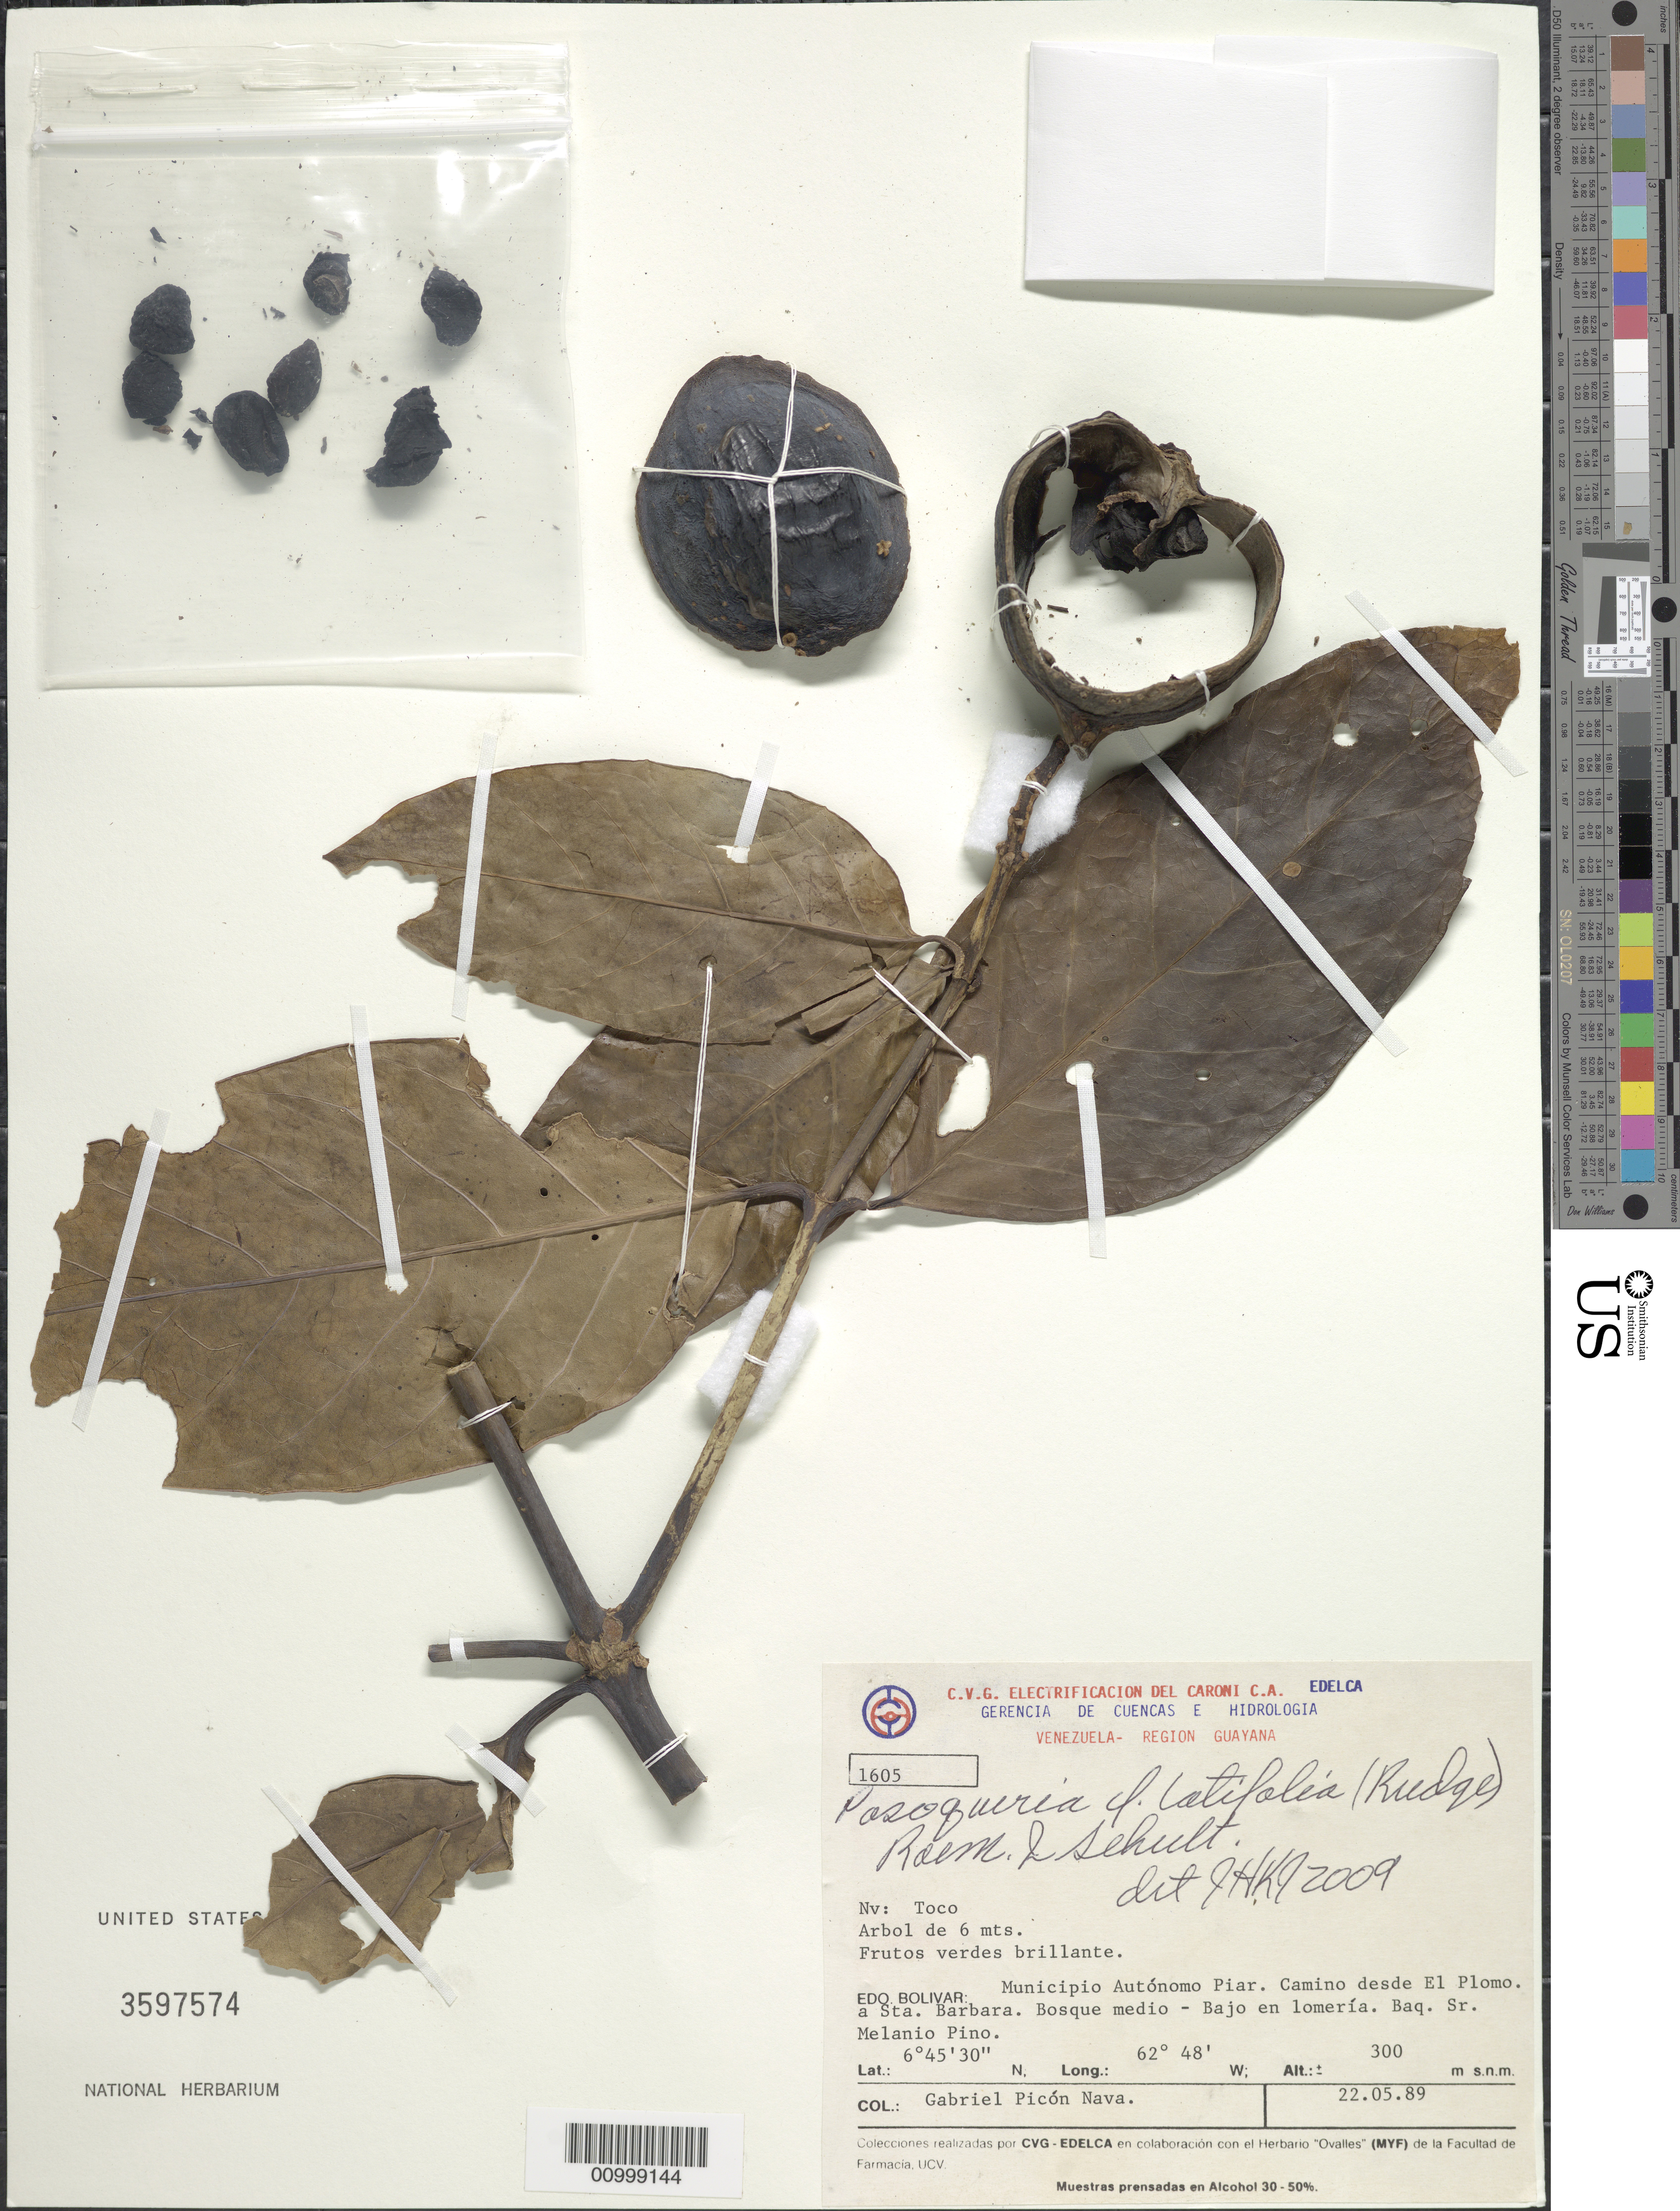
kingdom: Plantae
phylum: Tracheophyta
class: Magnoliopsida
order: Gentianales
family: Rubiaceae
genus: Posoqueria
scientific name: Posoqueria latifolia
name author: (Rudge) Roem. & Schult.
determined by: Kirkbride, J. H.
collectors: G. Picón Navas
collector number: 1605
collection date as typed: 22-May-89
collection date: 1989-05-22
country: Venezuela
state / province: Bolívar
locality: Municipio Autonomo Piar. Camino desde El Plomo. a Sta. Barbara.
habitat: Bosque medio - Bajo en lomeria. Baq. Sr. Melanio Pino.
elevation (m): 300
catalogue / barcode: US 3597574